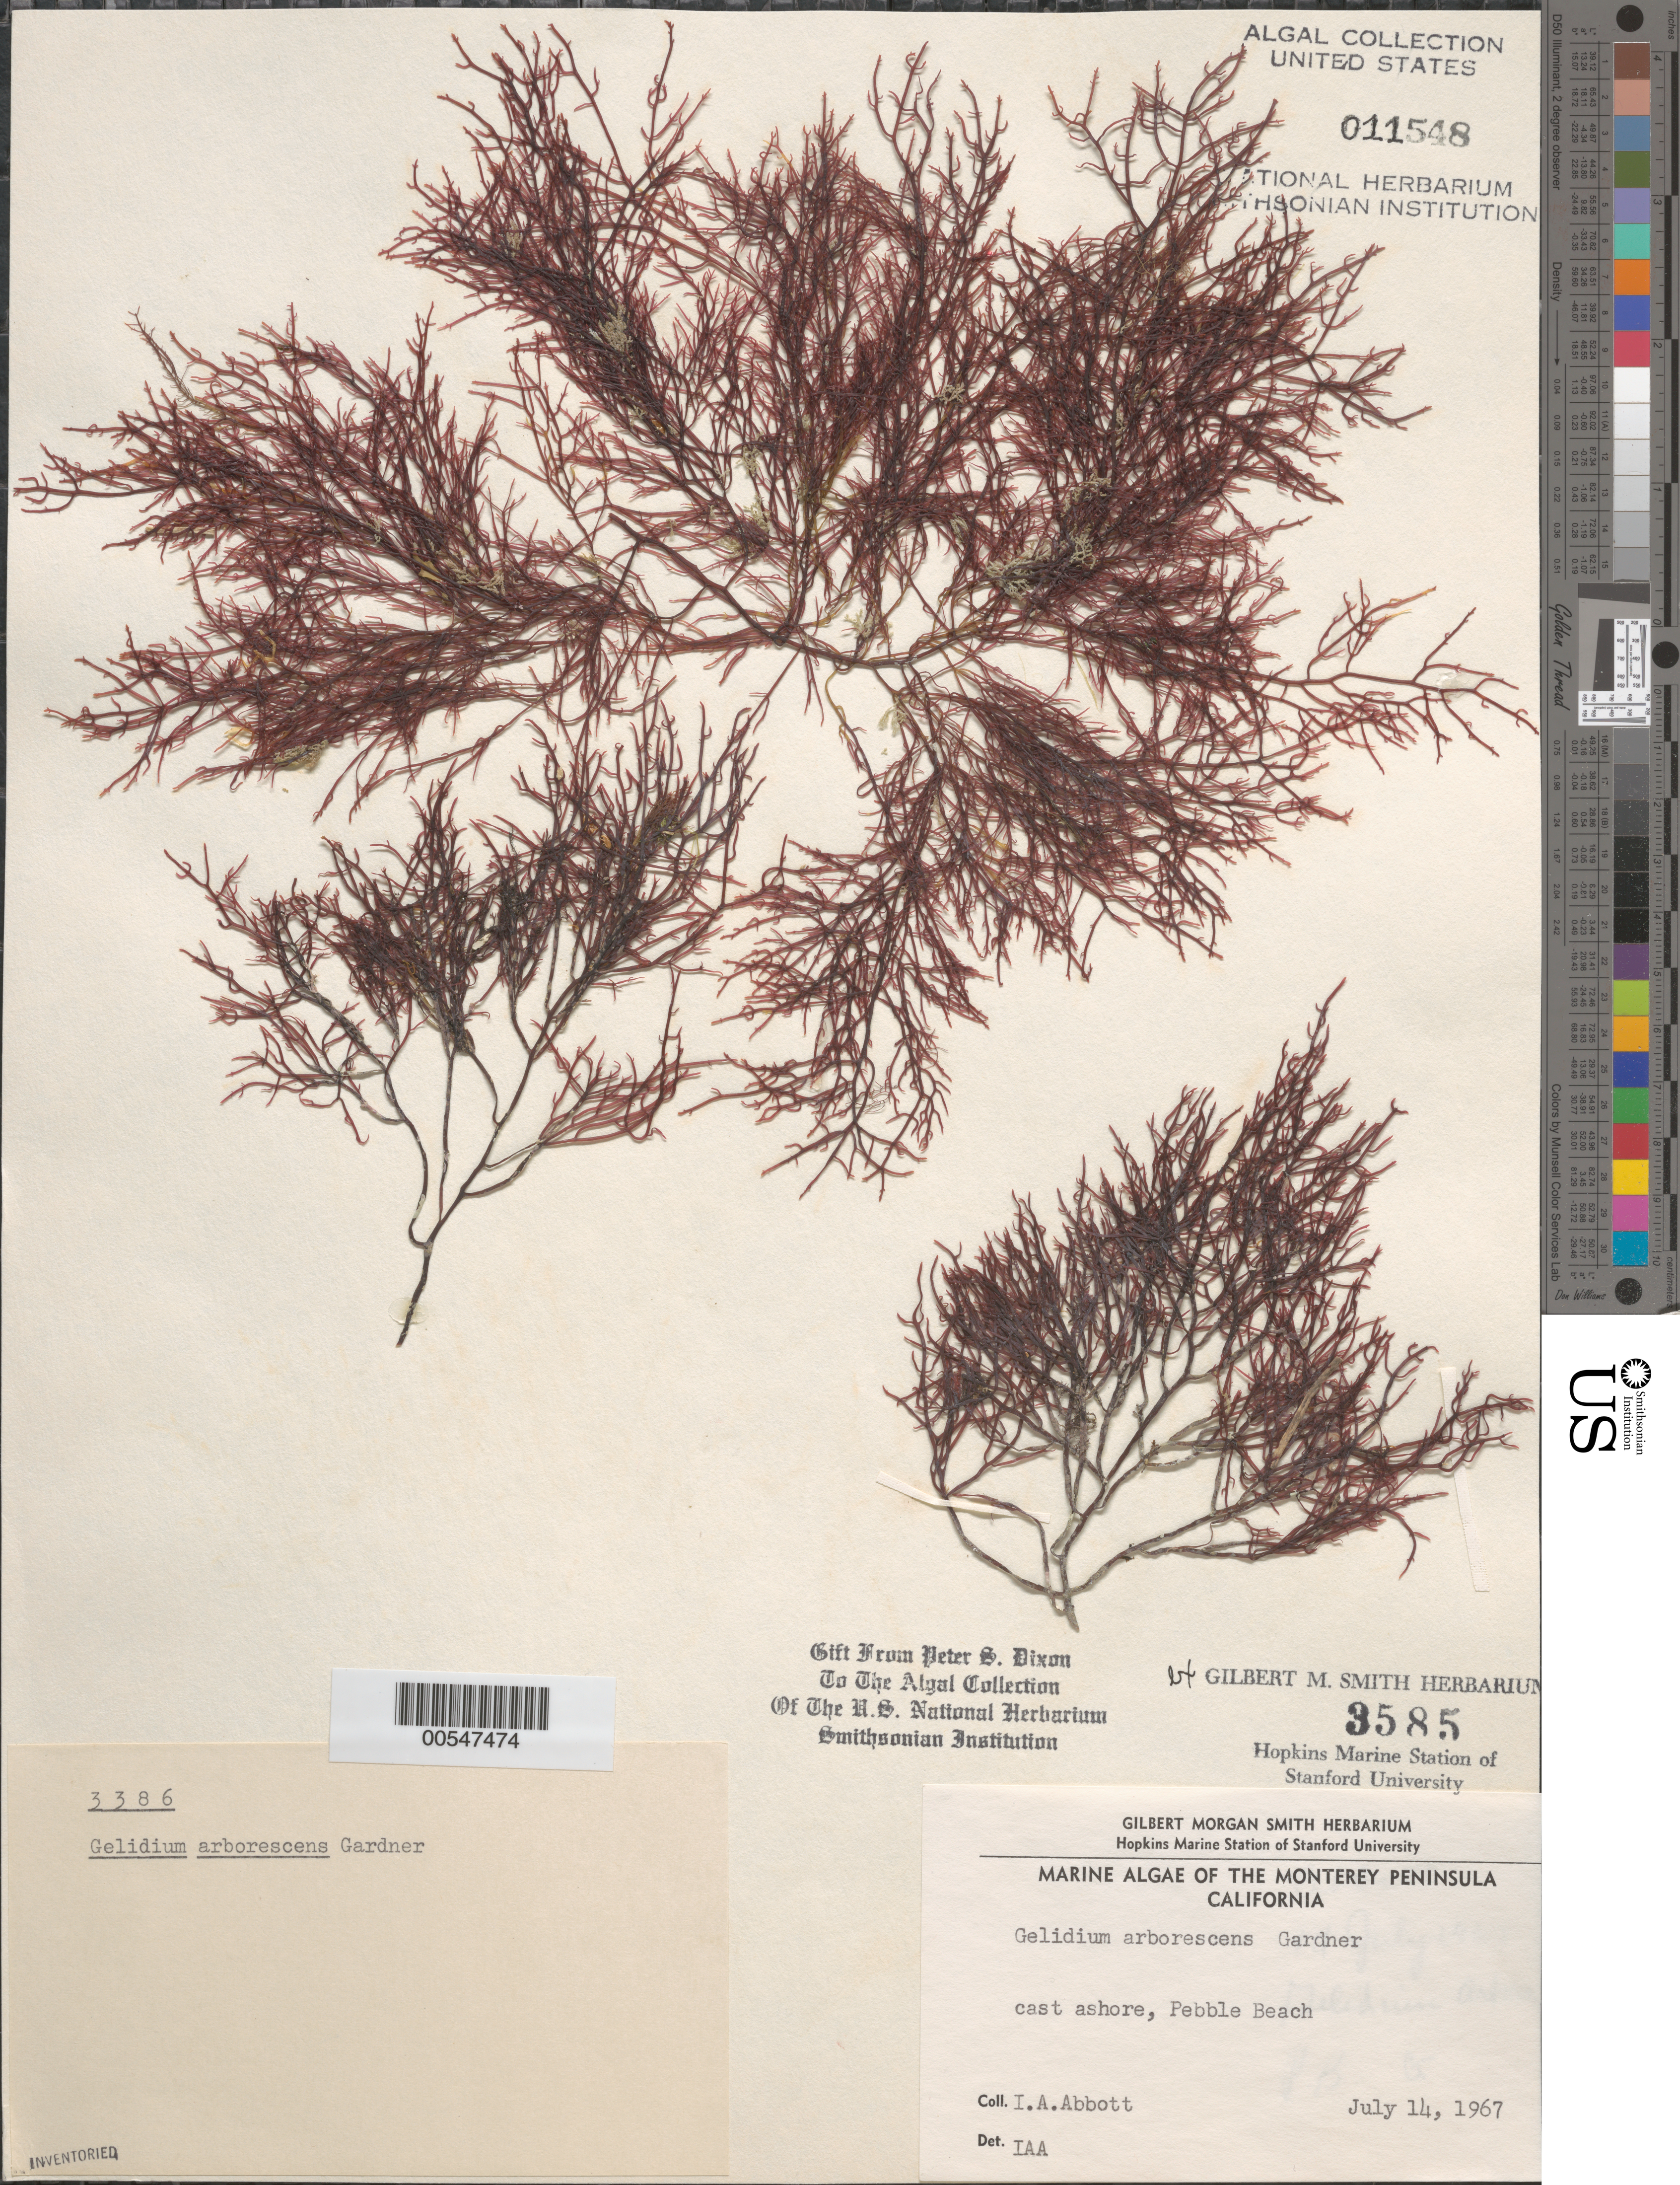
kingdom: Plantae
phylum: Rhodophyta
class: Florideophyceae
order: Gelidiales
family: Gelidiaceae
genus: Gelidium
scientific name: Gelidium arborescens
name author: N.L. Gardner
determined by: Abbott, Isabella A.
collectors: I. A. Abbott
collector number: PSD 3386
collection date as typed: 14 Jul 1967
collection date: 1967-07-14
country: United States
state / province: California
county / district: Monterey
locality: Pebble Beach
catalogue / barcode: US 11548